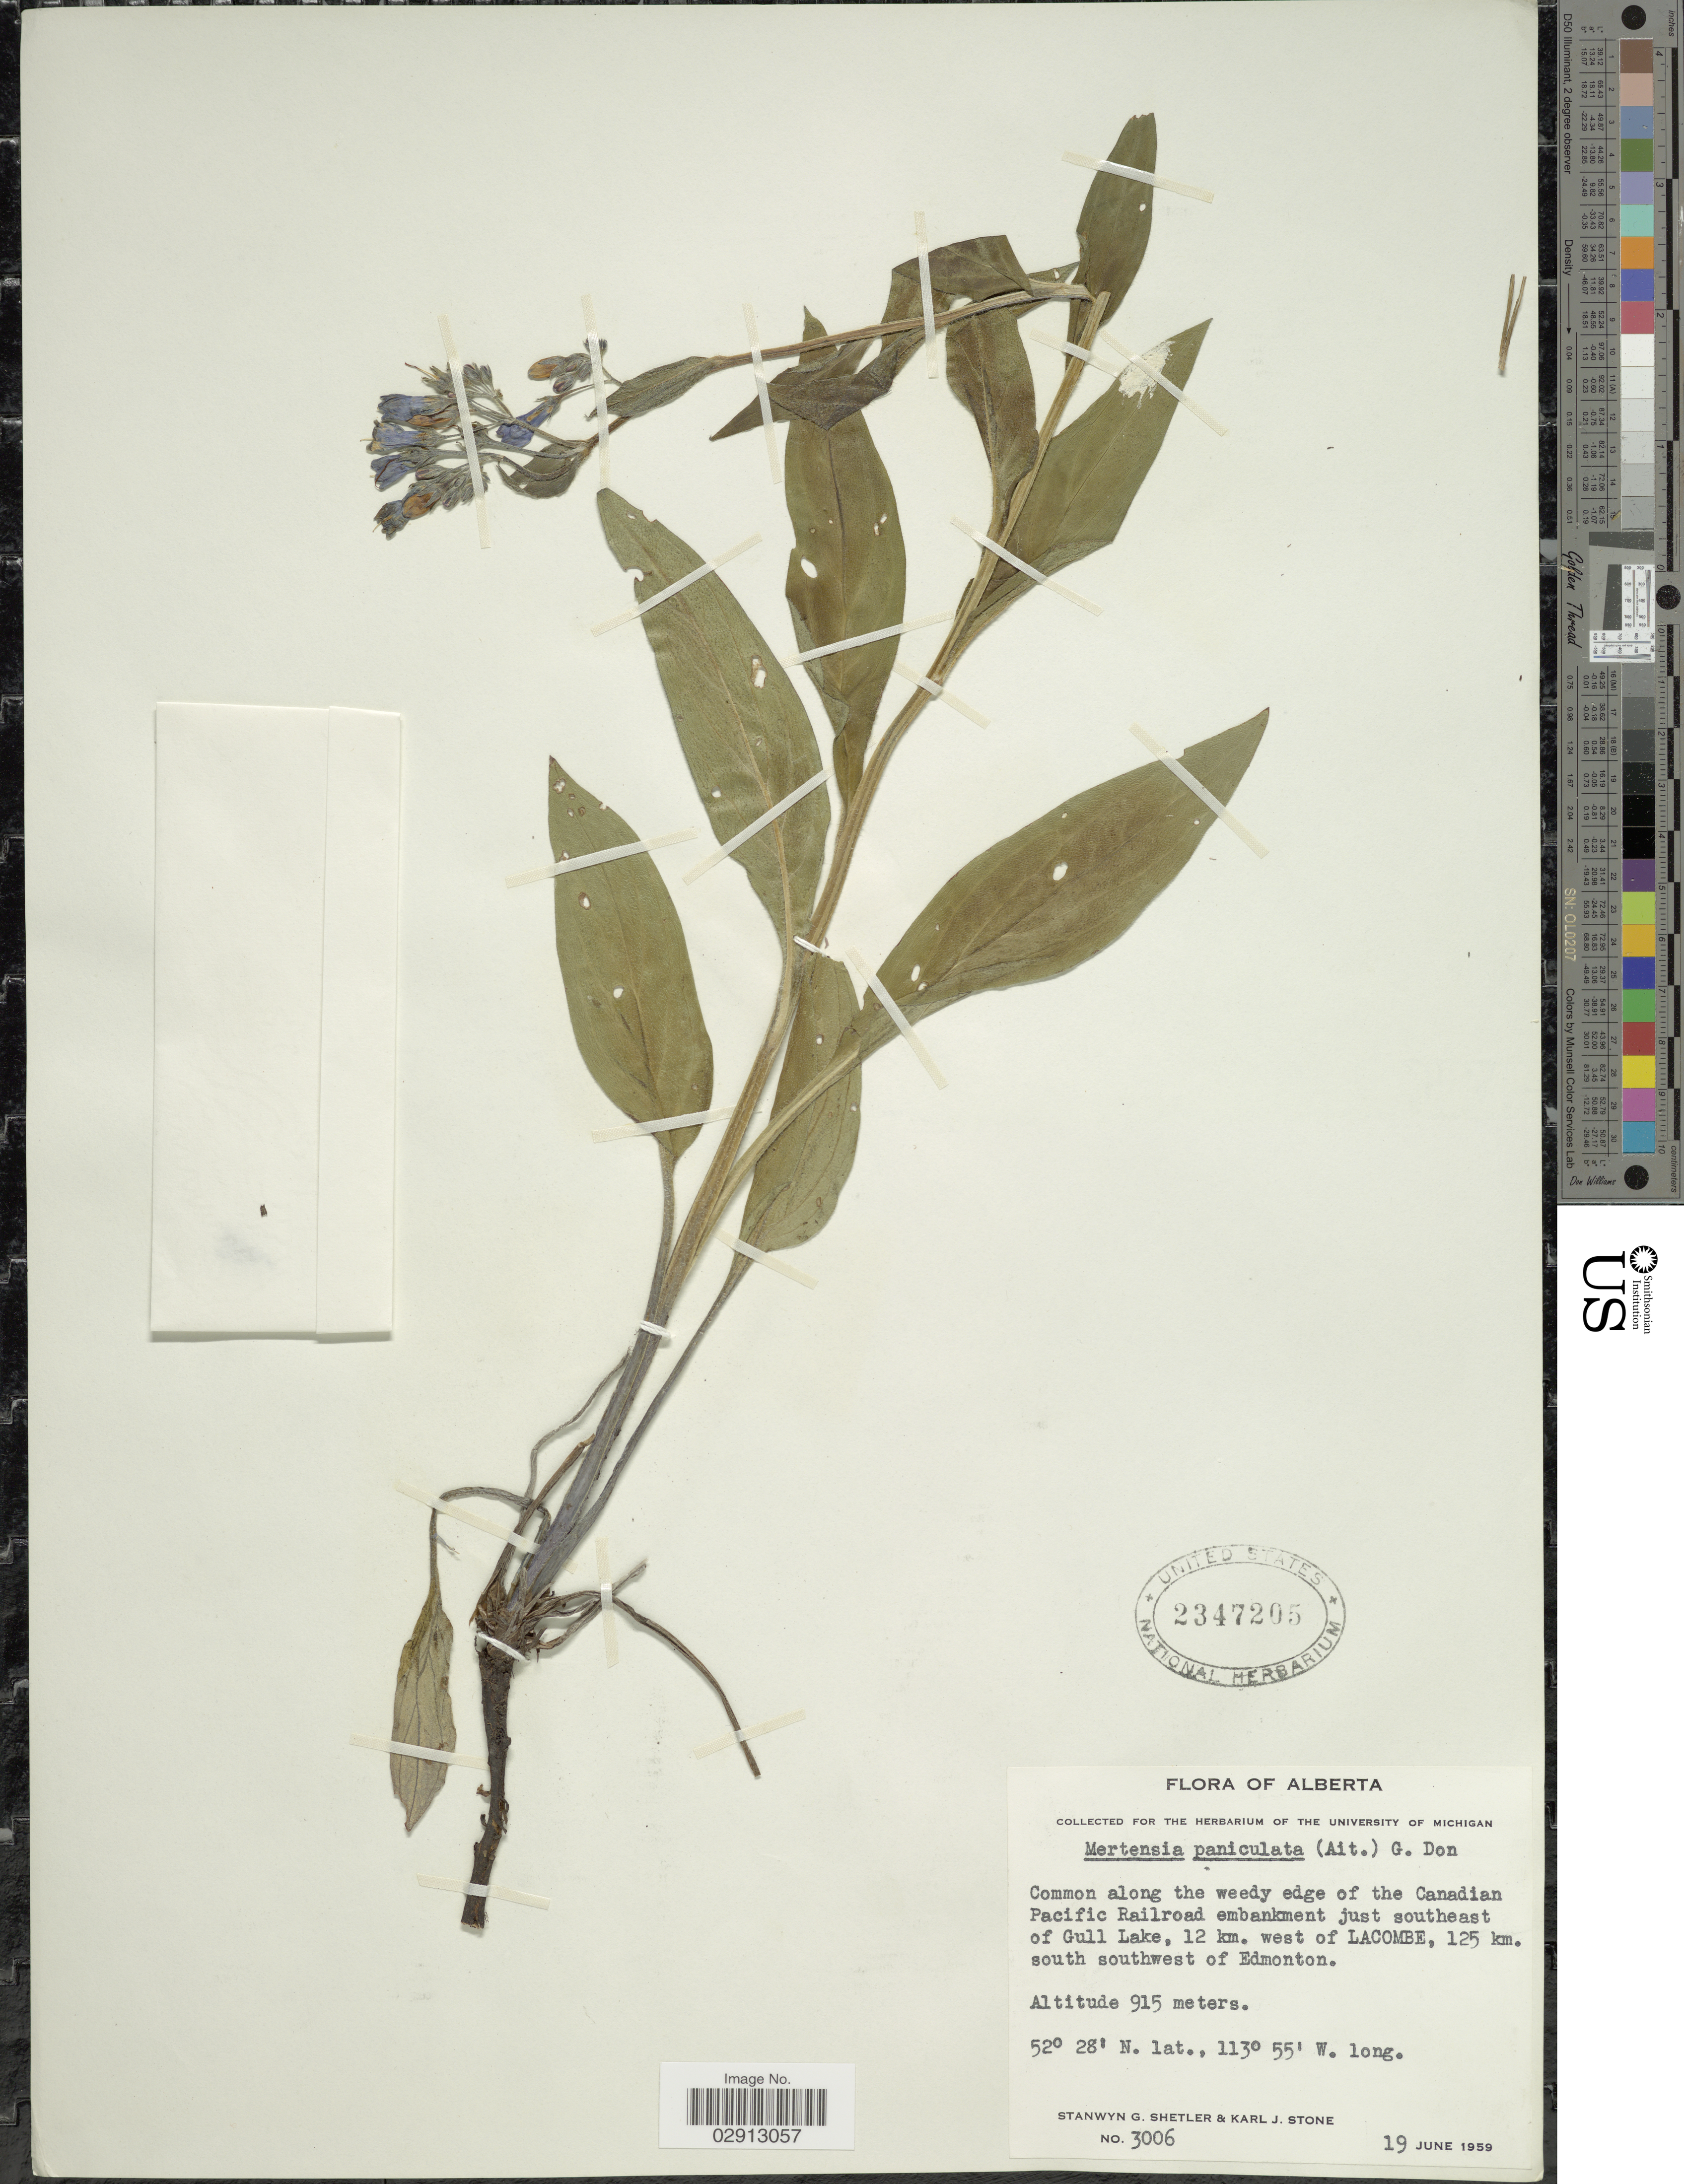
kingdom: Plantae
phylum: Tracheophyta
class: Magnoliopsida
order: Boraginales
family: Boraginaceae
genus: Mertensia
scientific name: Mertensia paniculata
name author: (Aiton) G. Don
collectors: S. Shetler & K. J. Stone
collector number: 3006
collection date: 1959-06-19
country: Canada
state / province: Alberta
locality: Common along the weedy edge of the Canadian Pacific Railroad embankment just southeast of Gull Lake, 12 km. west of Lacombe, 125 km. south southwest of Edmonton.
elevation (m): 915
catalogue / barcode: US 2347205